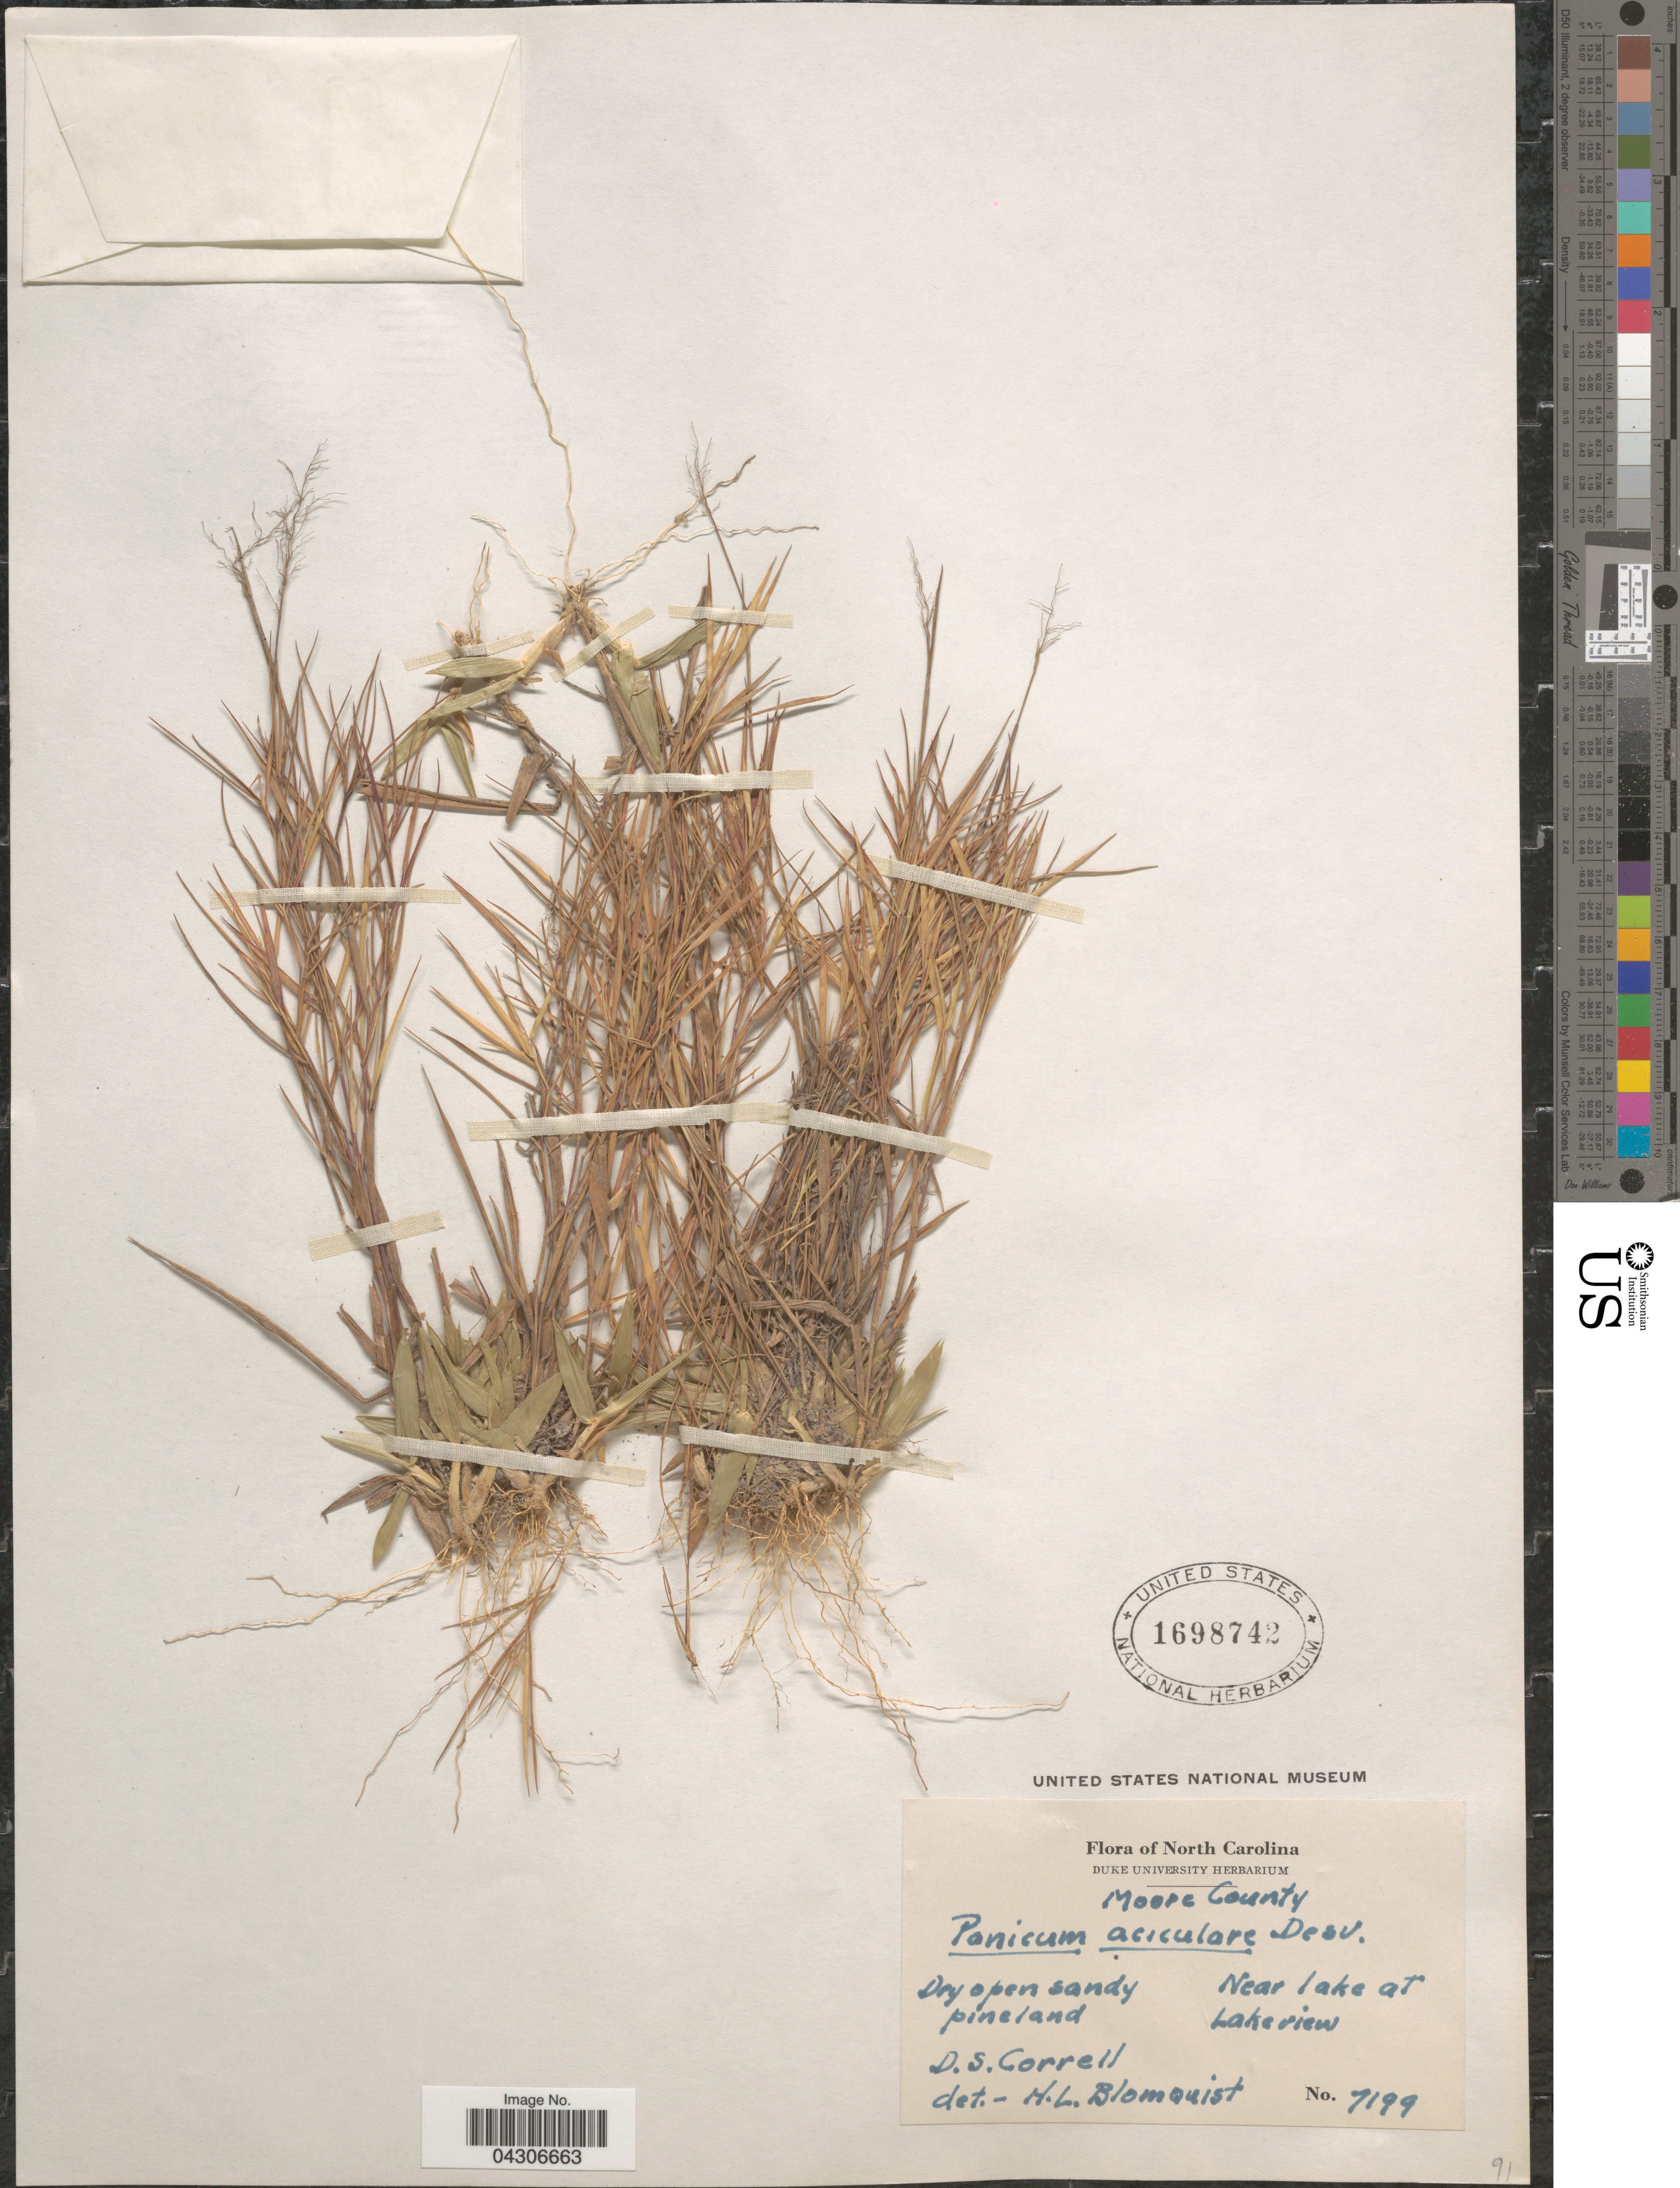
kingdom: Plantae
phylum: Tracheophyta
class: Liliopsida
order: Poales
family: Poaceae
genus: Dichanthelium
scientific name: Dichanthelium aciculare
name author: (Desv. ex Poir.) Gould & C.A. Clark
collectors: D. Corell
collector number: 7199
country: United States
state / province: North Carolina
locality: Near lake at Lakeview.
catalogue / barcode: US 1698742